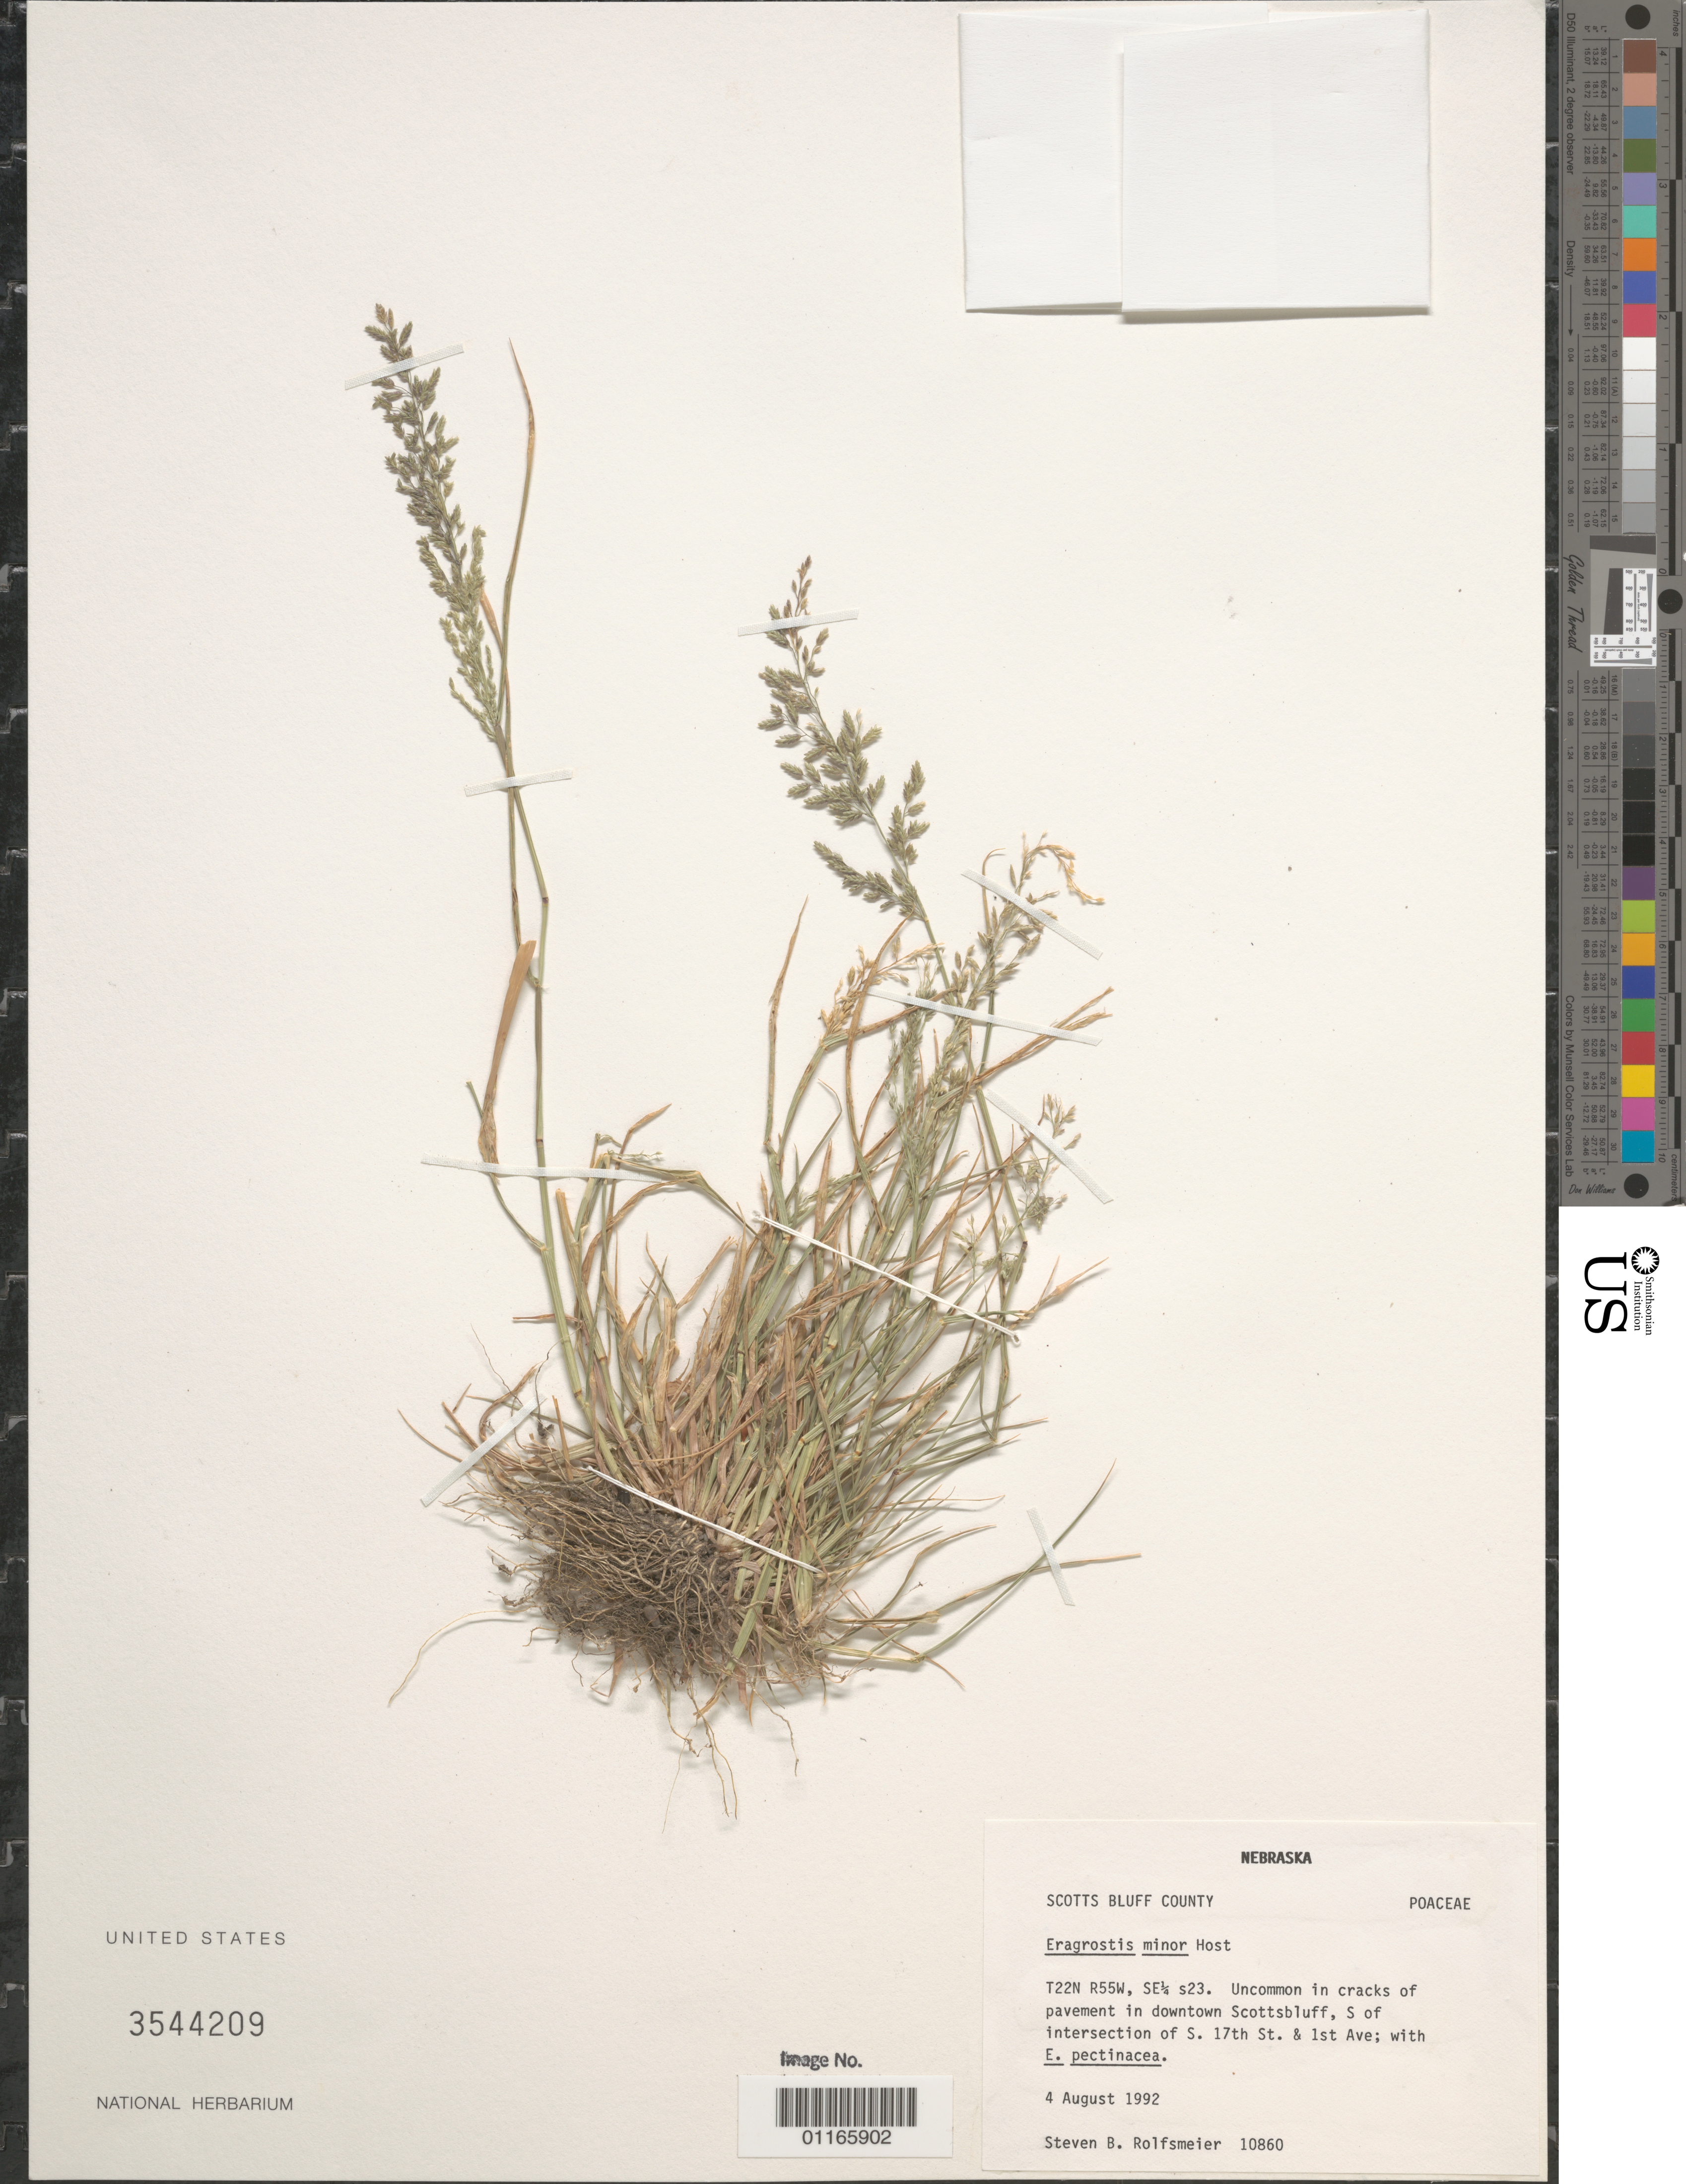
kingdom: Plantae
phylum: Tracheophyta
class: Liliopsida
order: Poales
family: Poaceae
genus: Eragrostis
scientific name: Eragrostis minor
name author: Host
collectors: S. Rolfsmeier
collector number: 10860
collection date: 1992-08-04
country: United States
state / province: Nebraska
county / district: Scotts Bluff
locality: T22N R55W, SE1/4 s23.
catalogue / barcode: US 3544209